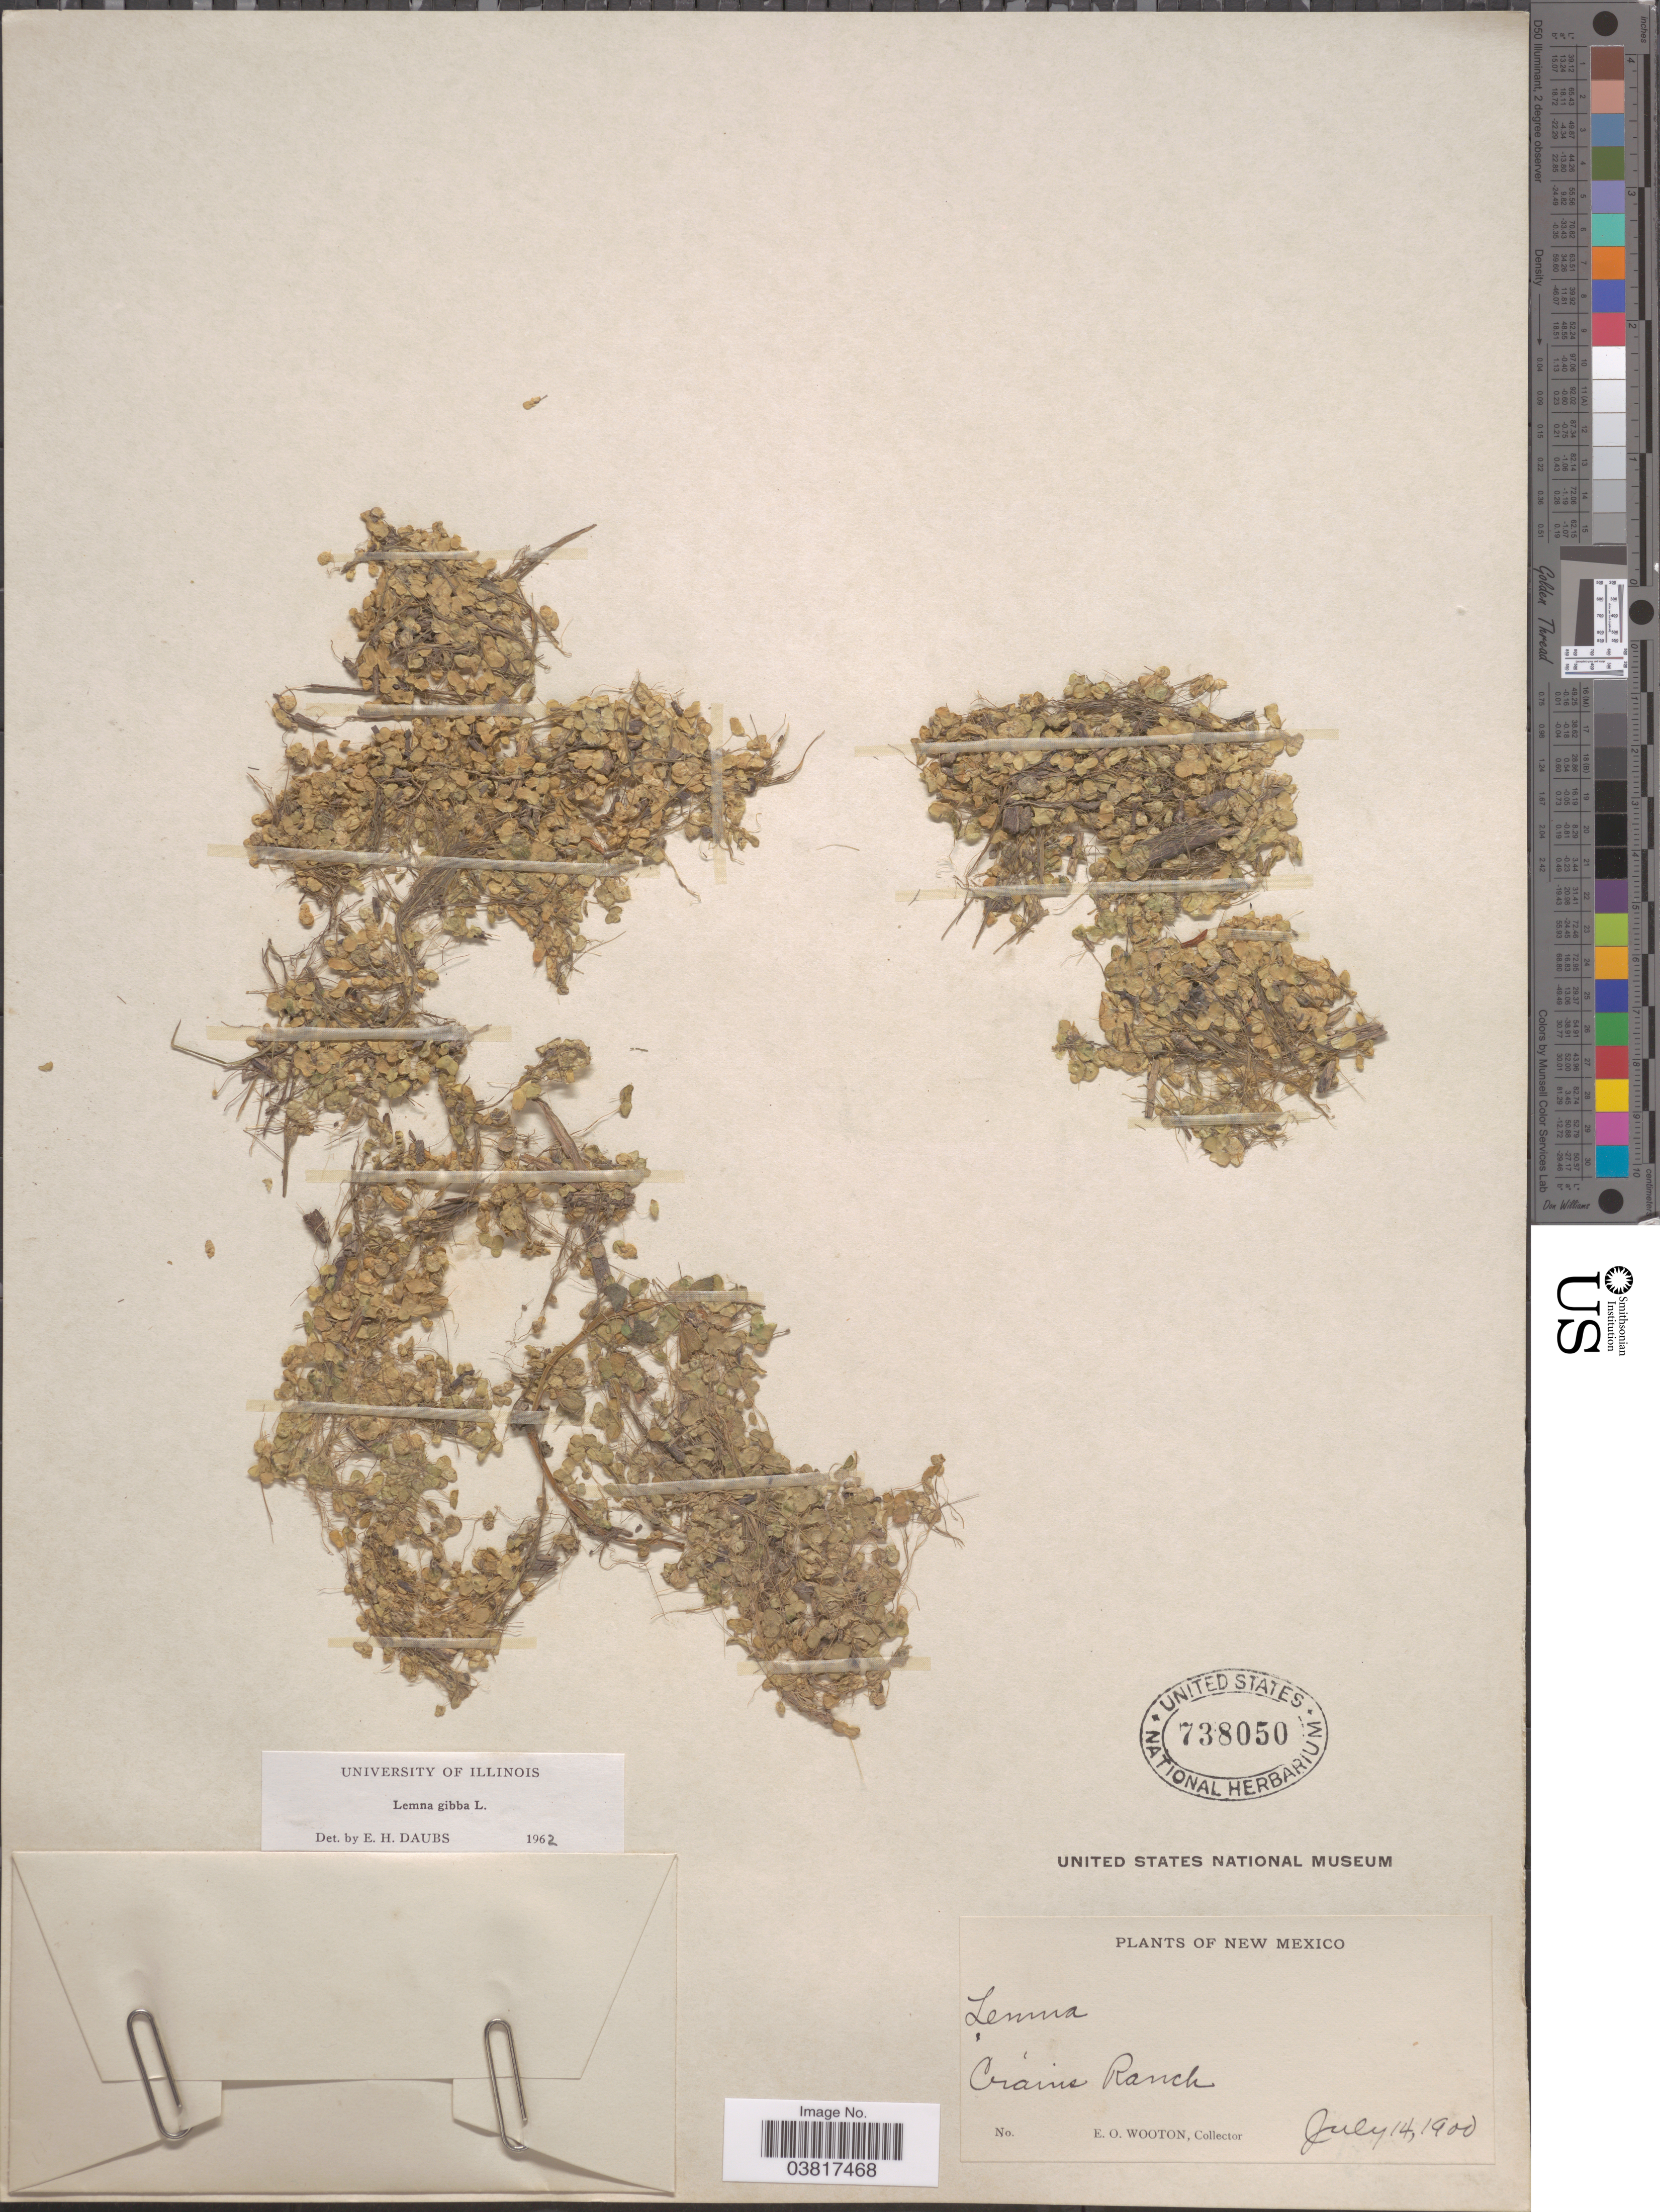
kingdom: Plantae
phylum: Tracheophyta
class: Liliopsida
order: Alismatales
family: Araceae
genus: Lemna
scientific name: Lemna gibba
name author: L.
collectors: E. O. Wooton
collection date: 1900-07-04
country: United States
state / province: New Mexico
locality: Crains Ranch.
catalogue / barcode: US 738050